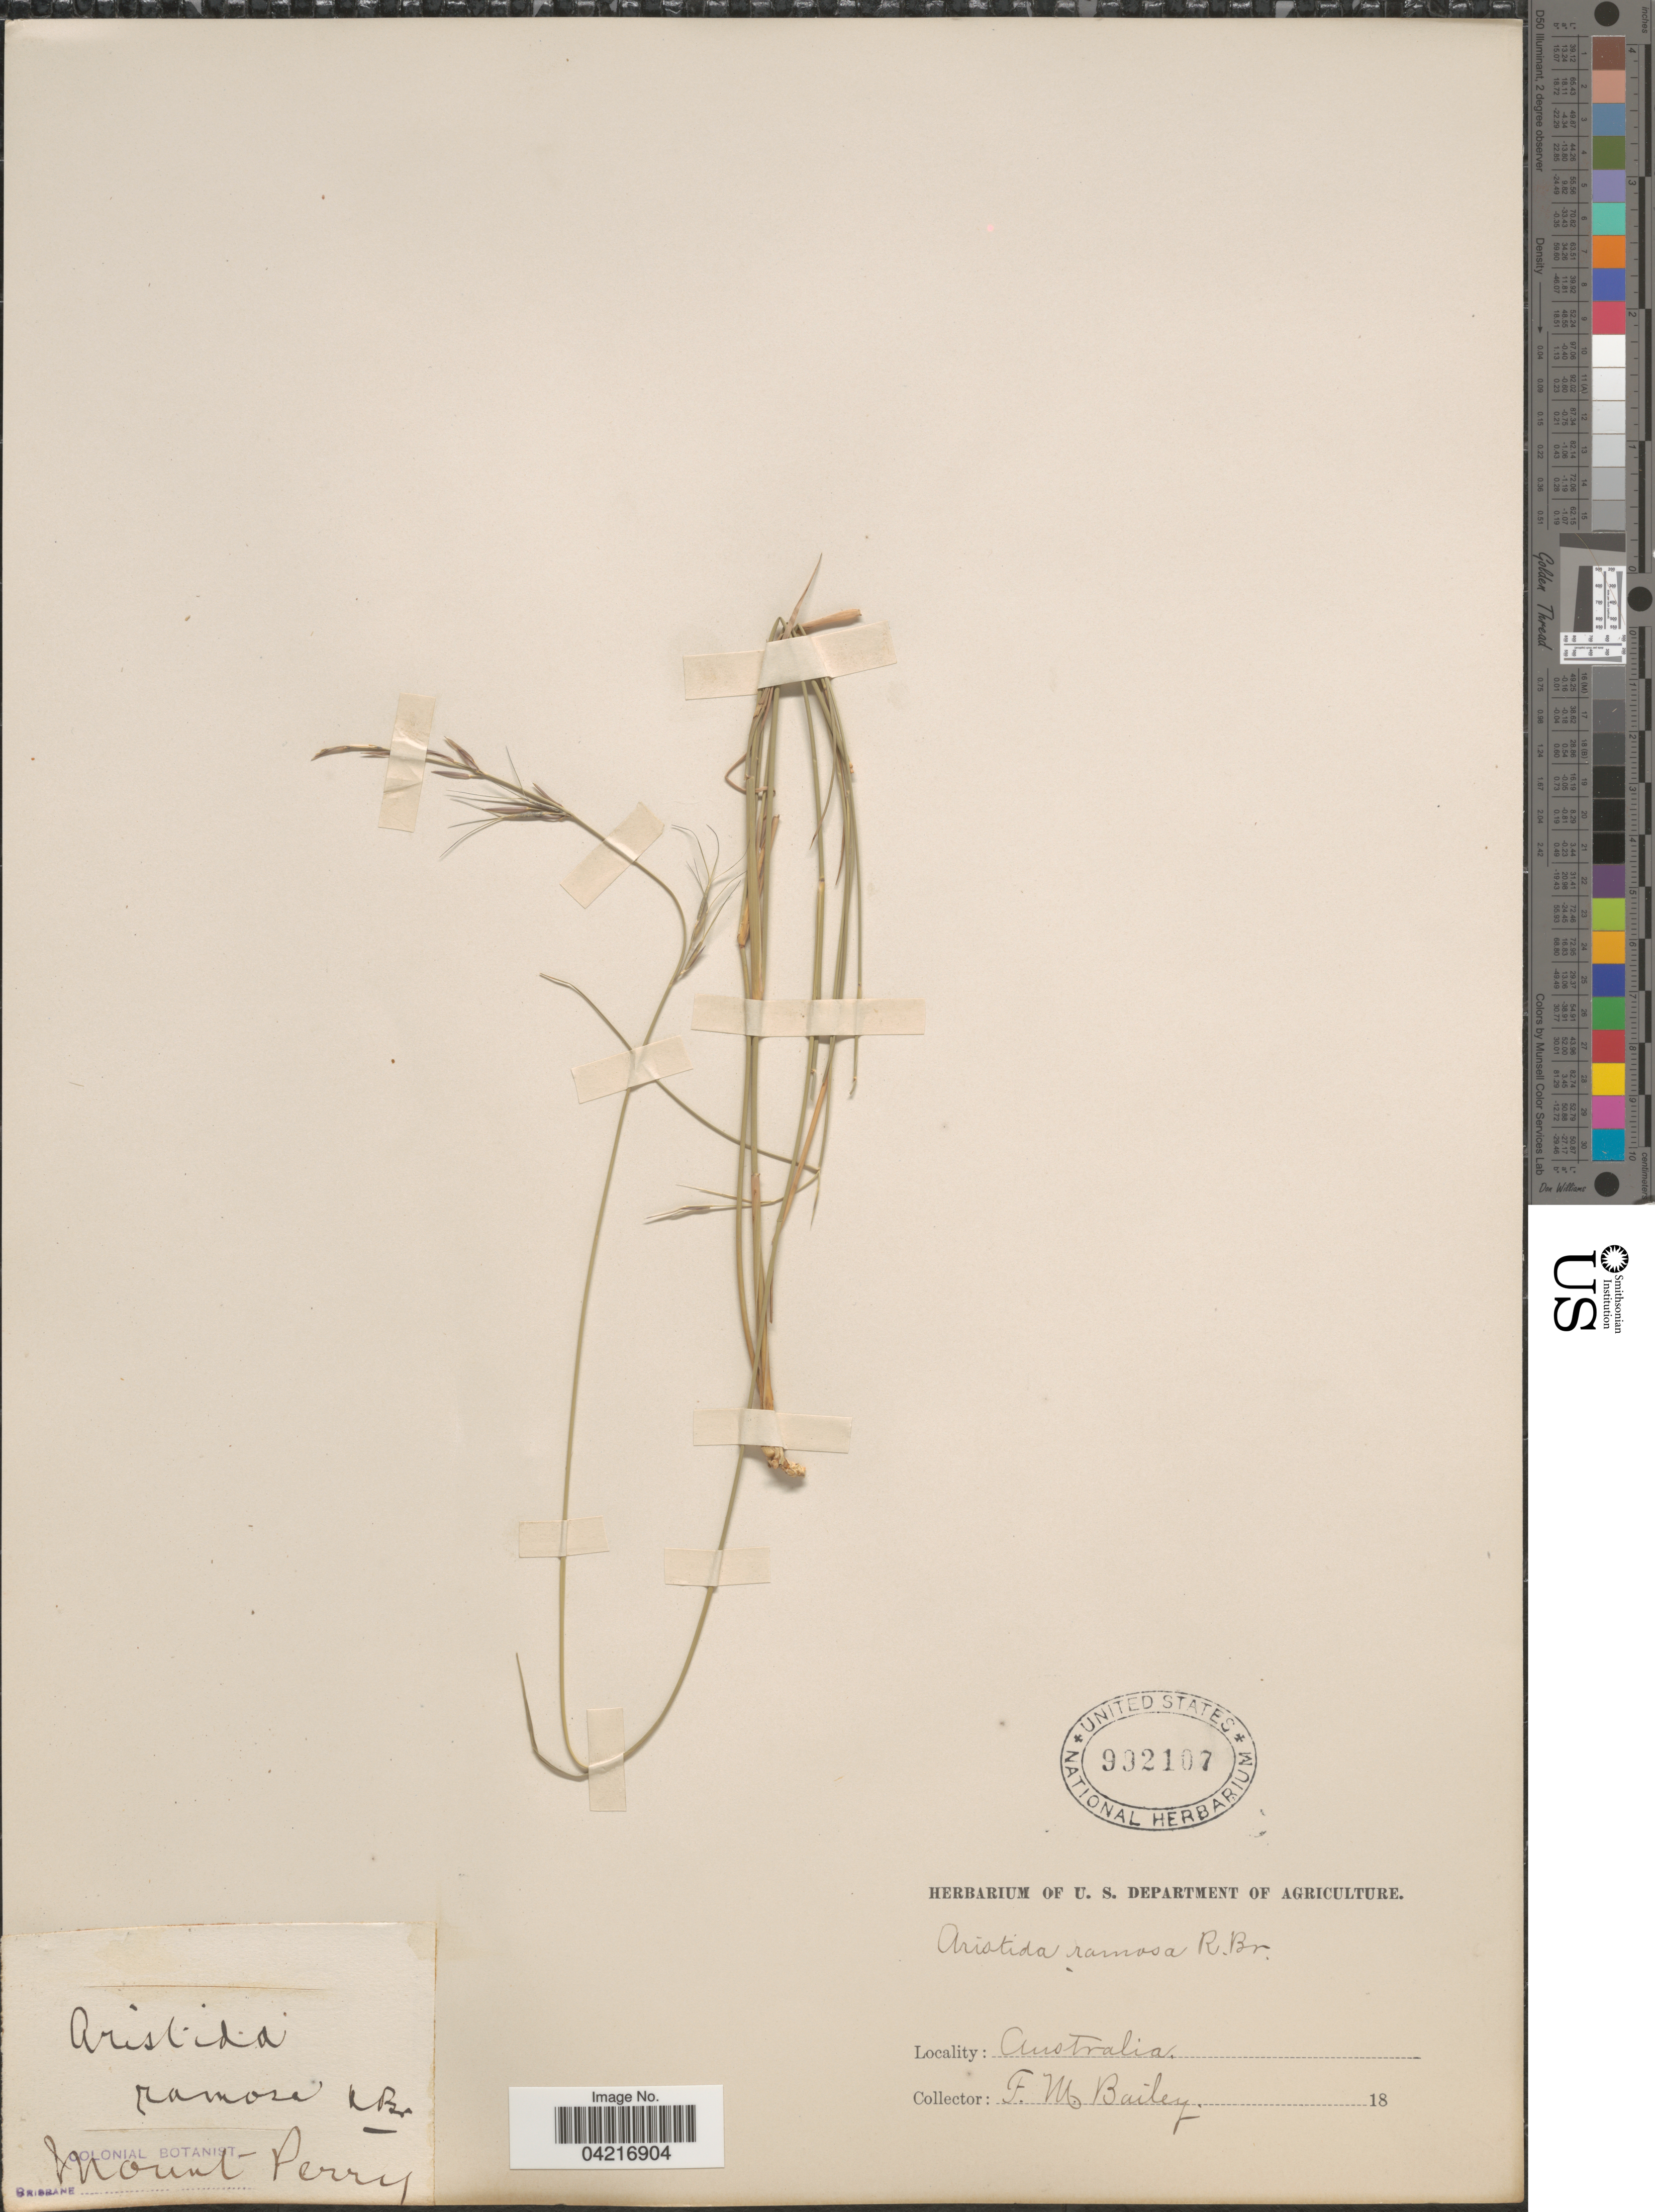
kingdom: Plantae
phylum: Tracheophyta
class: Liliopsida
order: Poales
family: Poaceae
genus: Aristida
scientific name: Aristida ramosa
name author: R. Br.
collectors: F. M. Bailey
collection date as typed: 18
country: Australia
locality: Mount Perry.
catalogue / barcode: US 992107